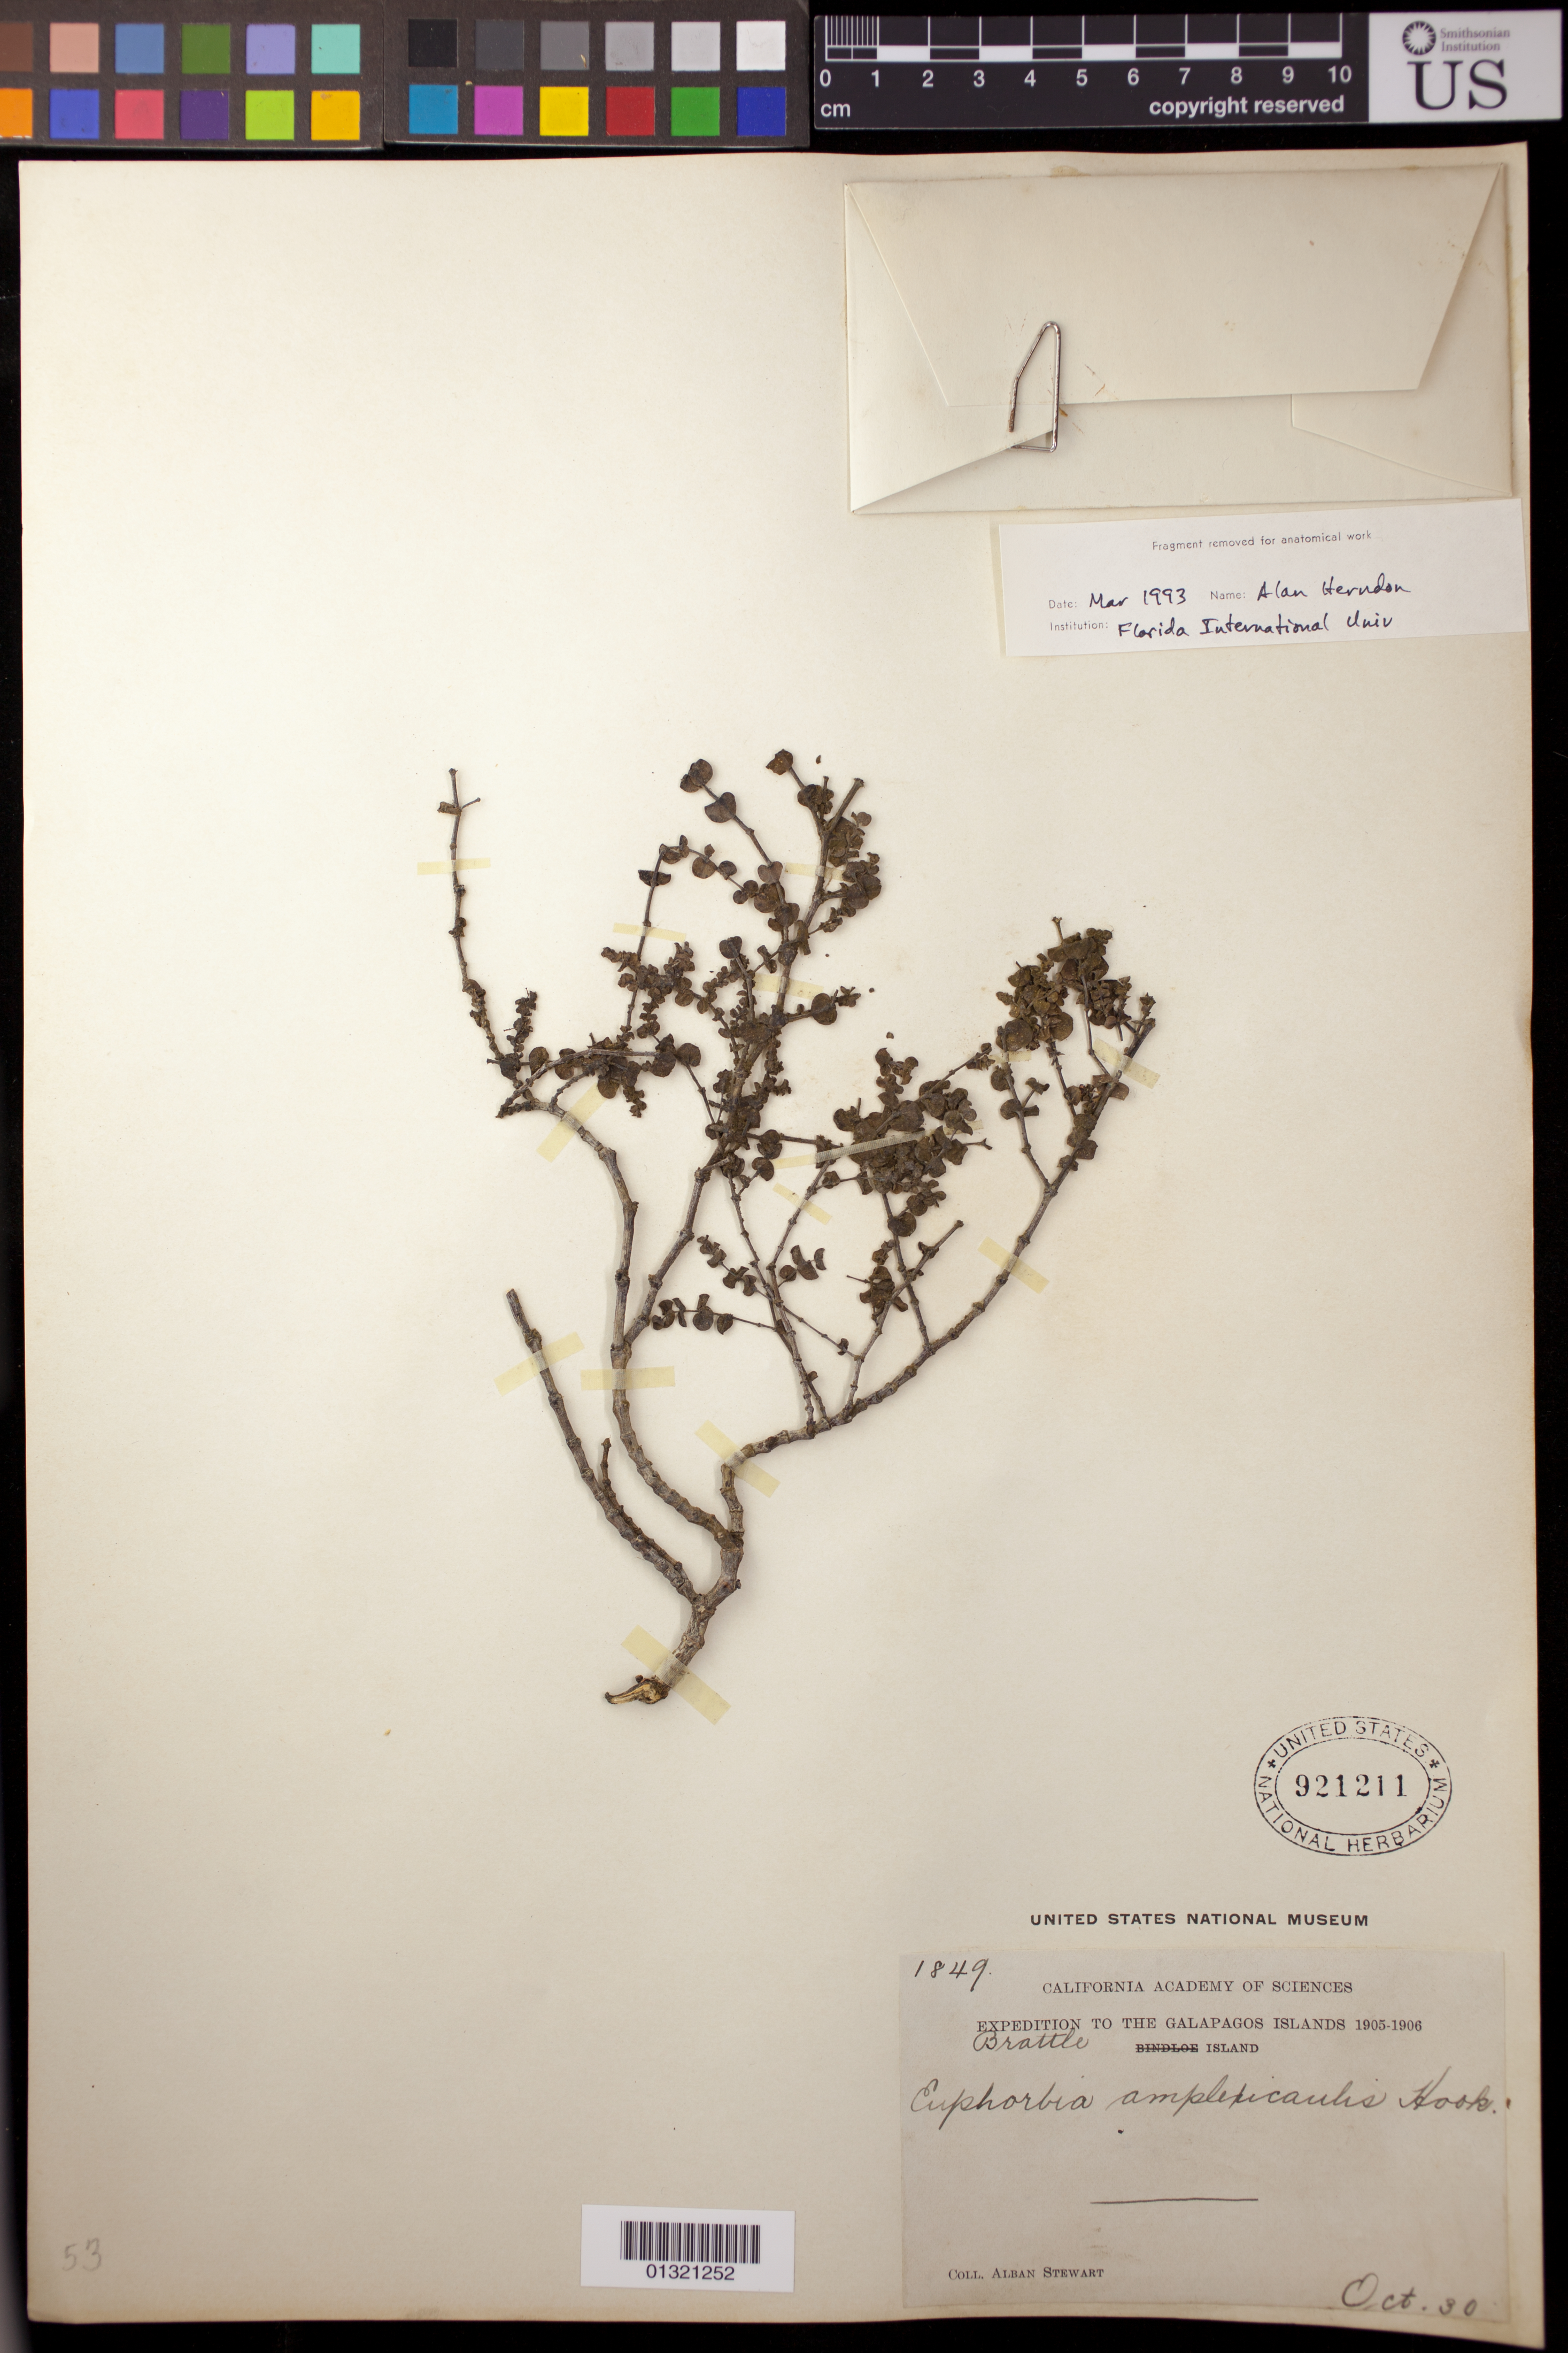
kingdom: Plantae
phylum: Tracheophyta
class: Magnoliopsida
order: Malpighiales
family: Euphorbiaceae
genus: Euphorbia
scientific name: Euphorbia amplexicaulis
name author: Hook. f.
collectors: A. Stewart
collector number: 1849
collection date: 1905-10-30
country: Ecuador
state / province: Colón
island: Tortuga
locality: Brattle Island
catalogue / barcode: US 921211